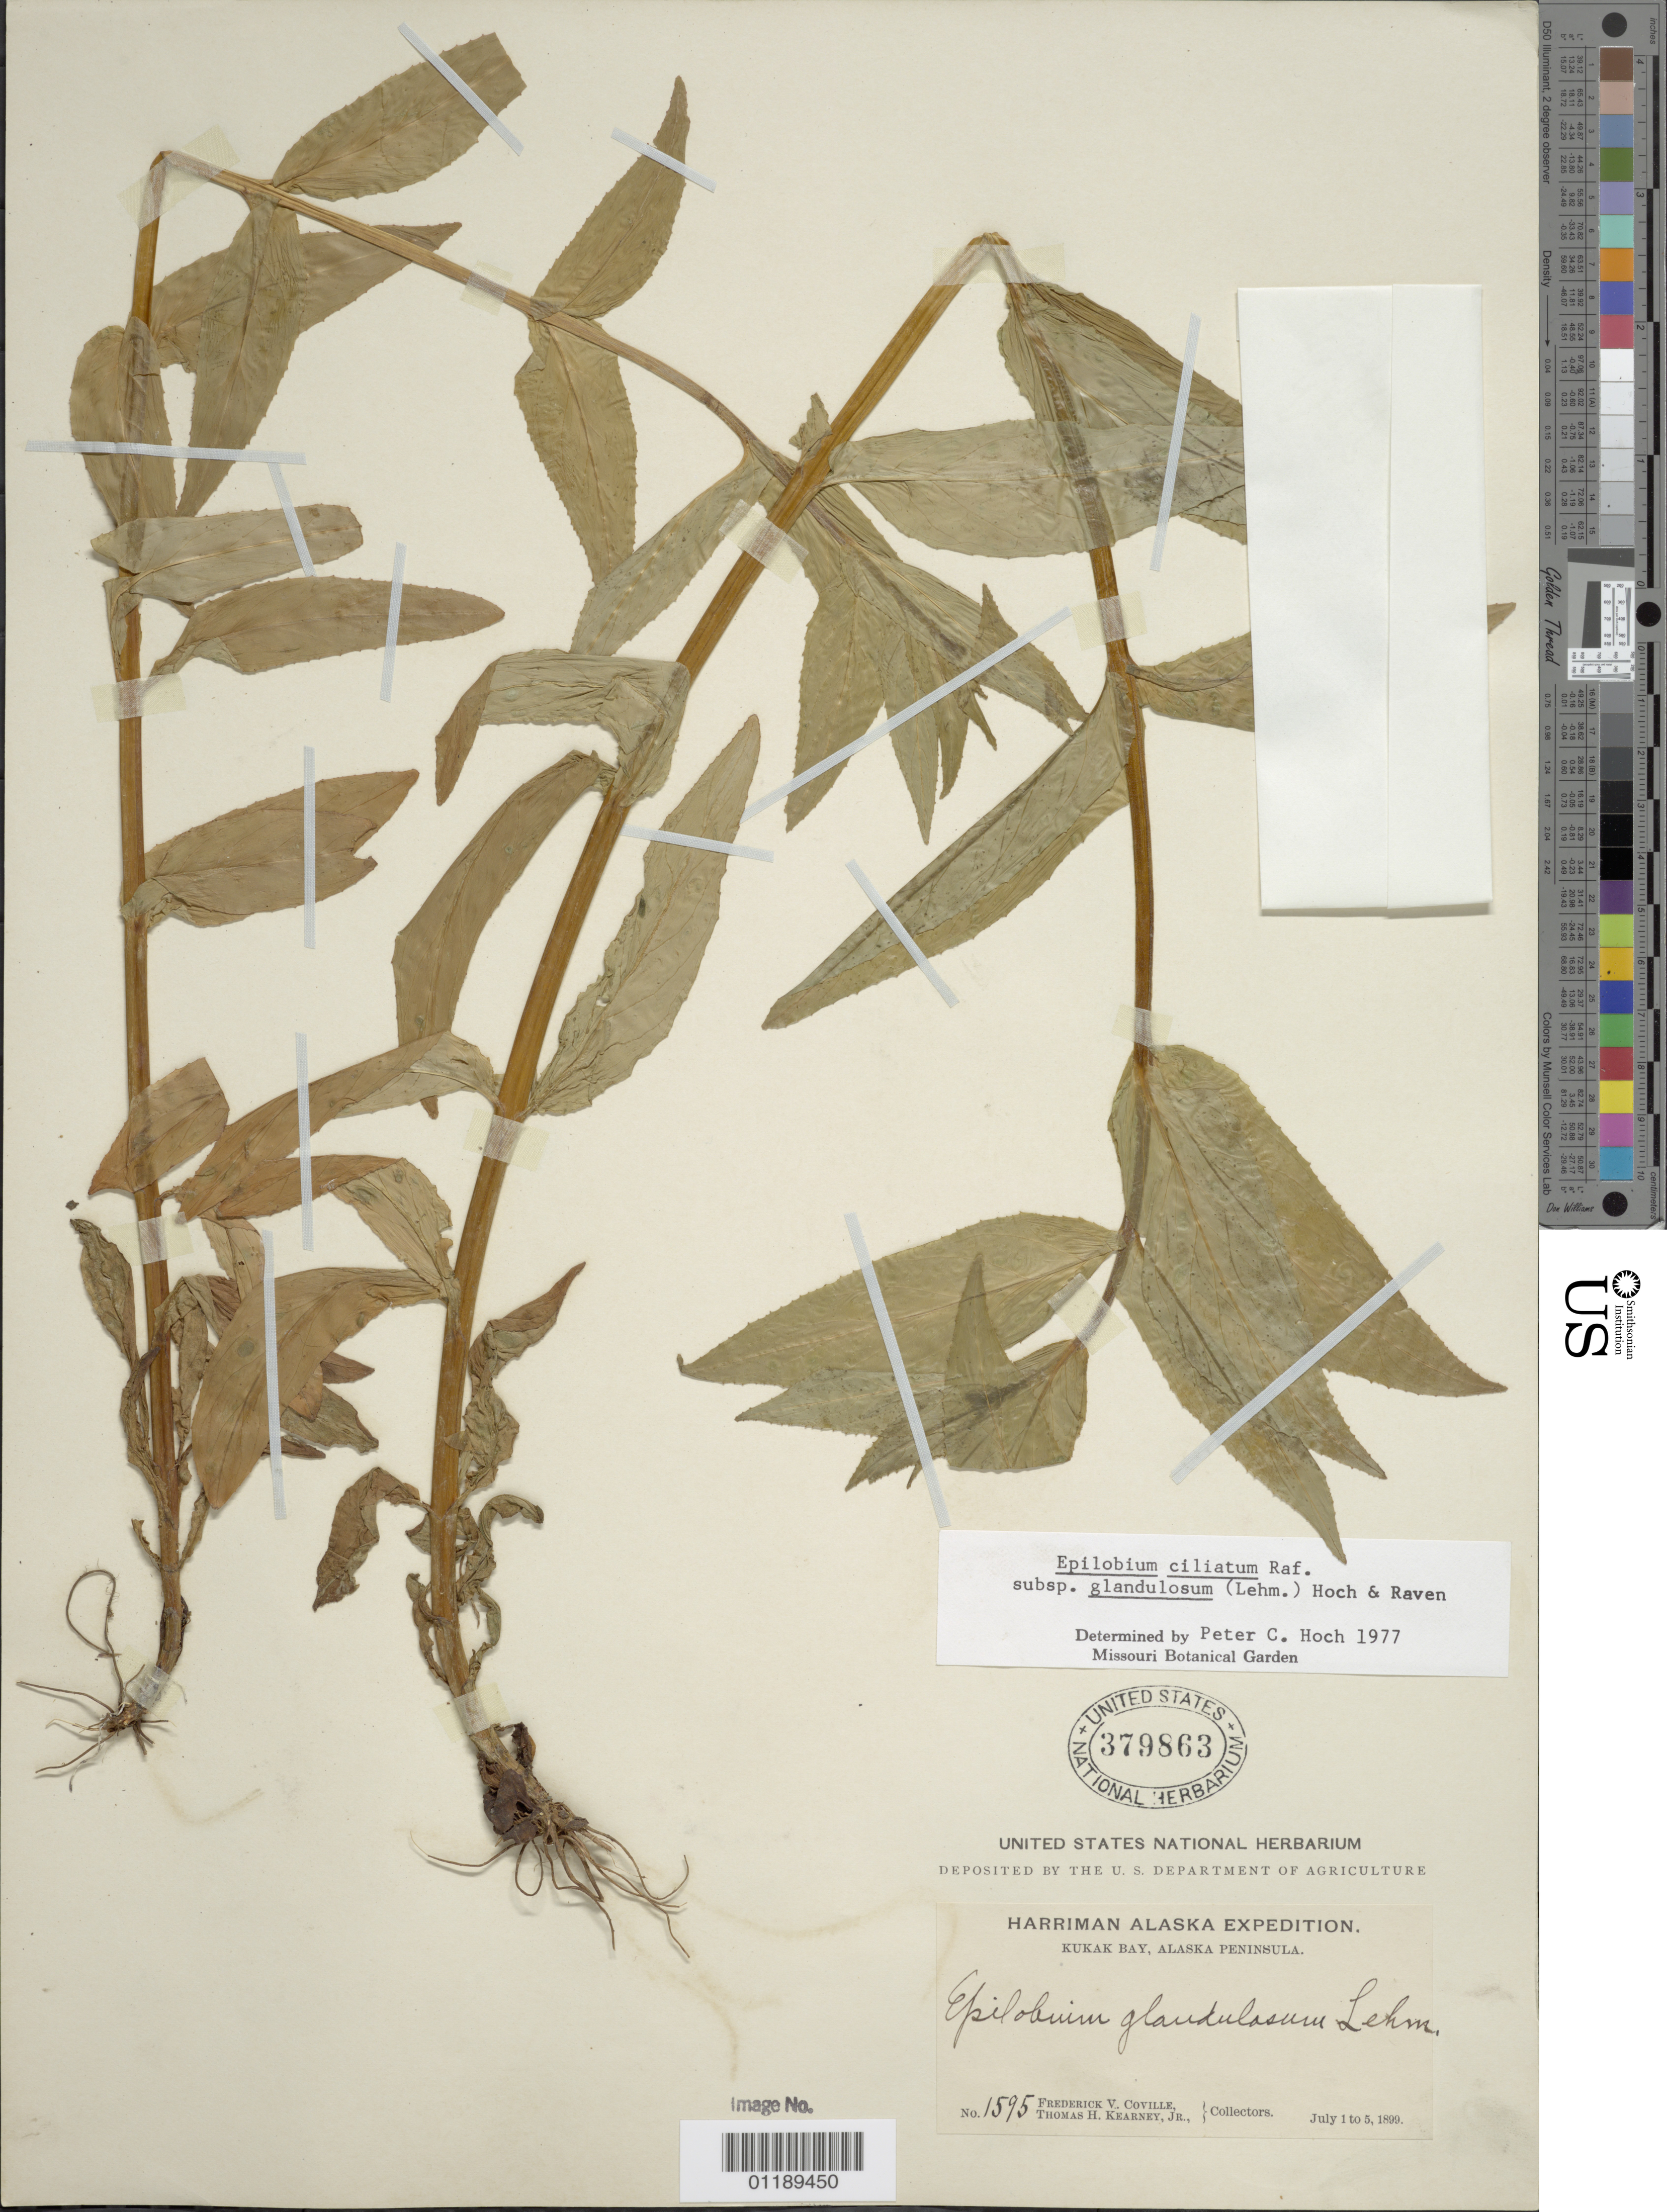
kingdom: Plantae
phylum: Tracheophyta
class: Magnoliopsida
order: Myrtales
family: Onagraceae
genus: Epilobium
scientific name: Epilobium ciliatum subsp. glandulosum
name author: (Lehm.) Hoch & P.H. Raven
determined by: Hoch, P. C.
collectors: F. V. Coville & T. H. Kearney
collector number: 1595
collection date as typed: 01 Jul 1899 to 05 Jul 1899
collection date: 1899-07-01/1899-07-05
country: United States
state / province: Alaska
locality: Kukak Bay, Alaska Peninsula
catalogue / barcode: US 379863